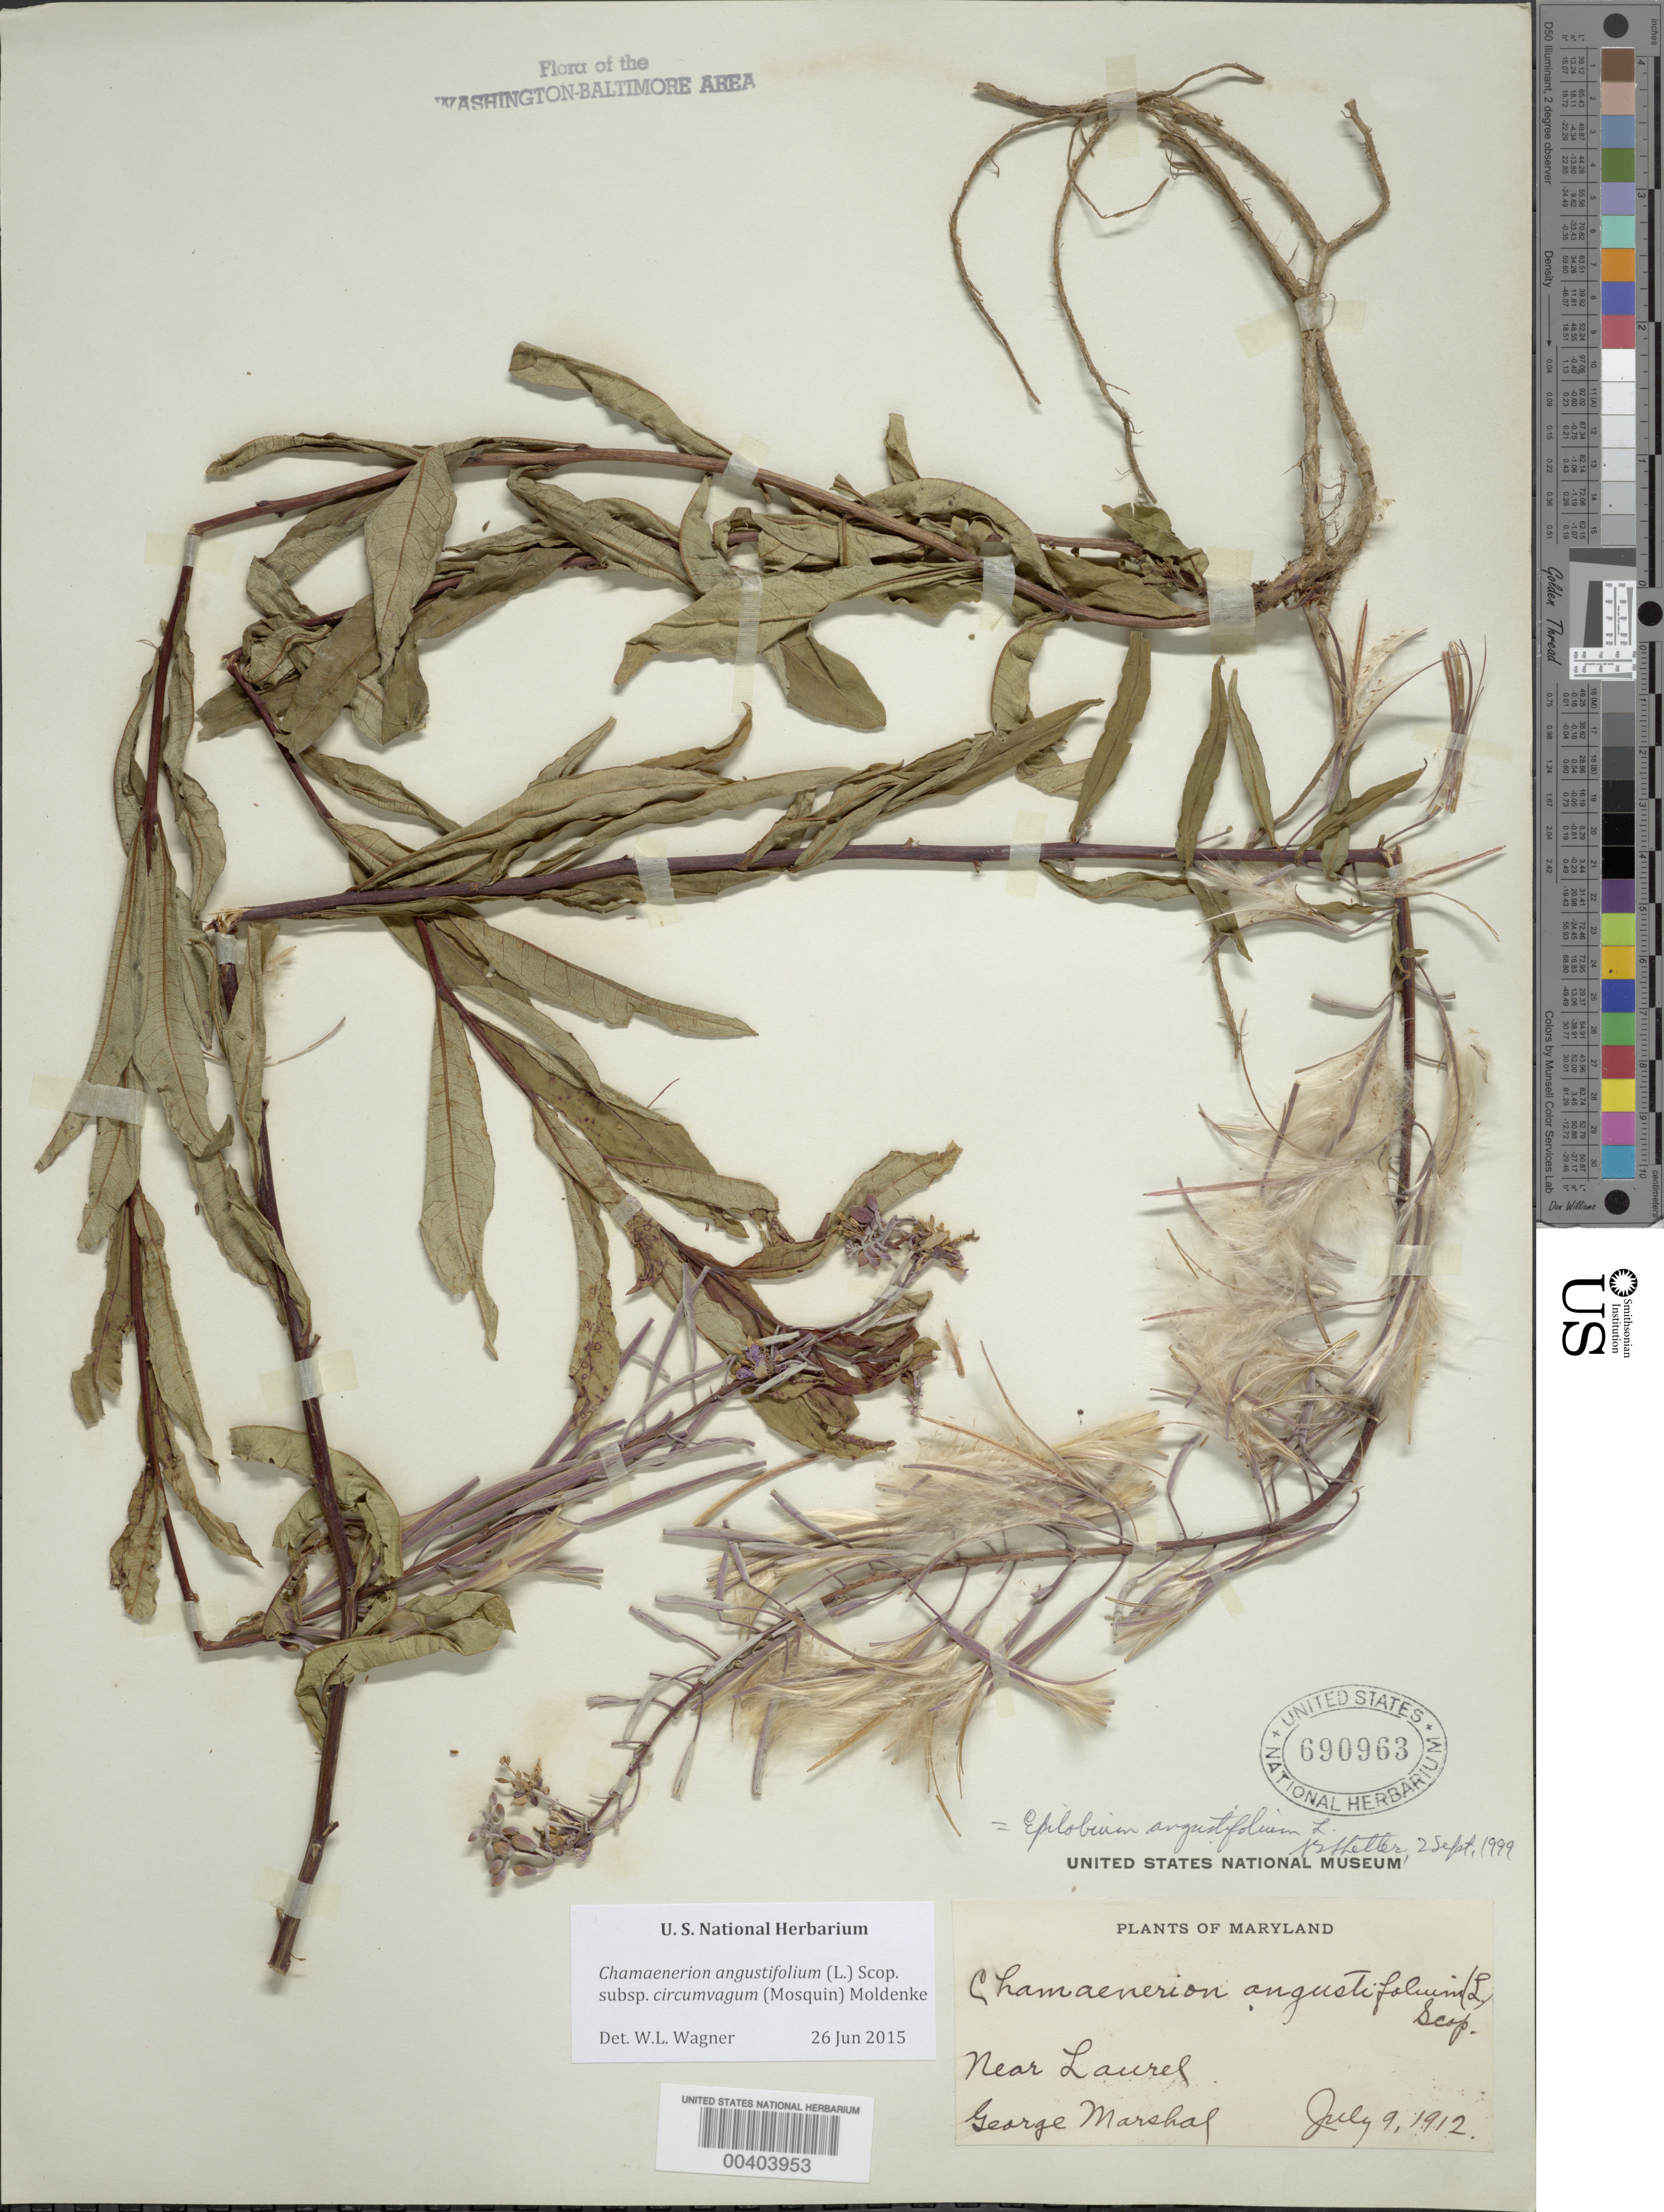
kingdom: Plantae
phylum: Tracheophyta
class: Magnoliopsida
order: Myrtales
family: Onagraceae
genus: Chamaenerion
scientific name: Chamaenerion angustifolium subsp. circumvagum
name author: (Mosquin) Moldenke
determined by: Wagner, W. L., (BOT), Smithsonian Institution - National Museum of Natural History (UNITED STATES)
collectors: G. Marshal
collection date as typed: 09 Jul 1912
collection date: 1912-07-09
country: United States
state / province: Maryland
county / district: Prince George's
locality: Near Laurel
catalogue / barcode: US 690963